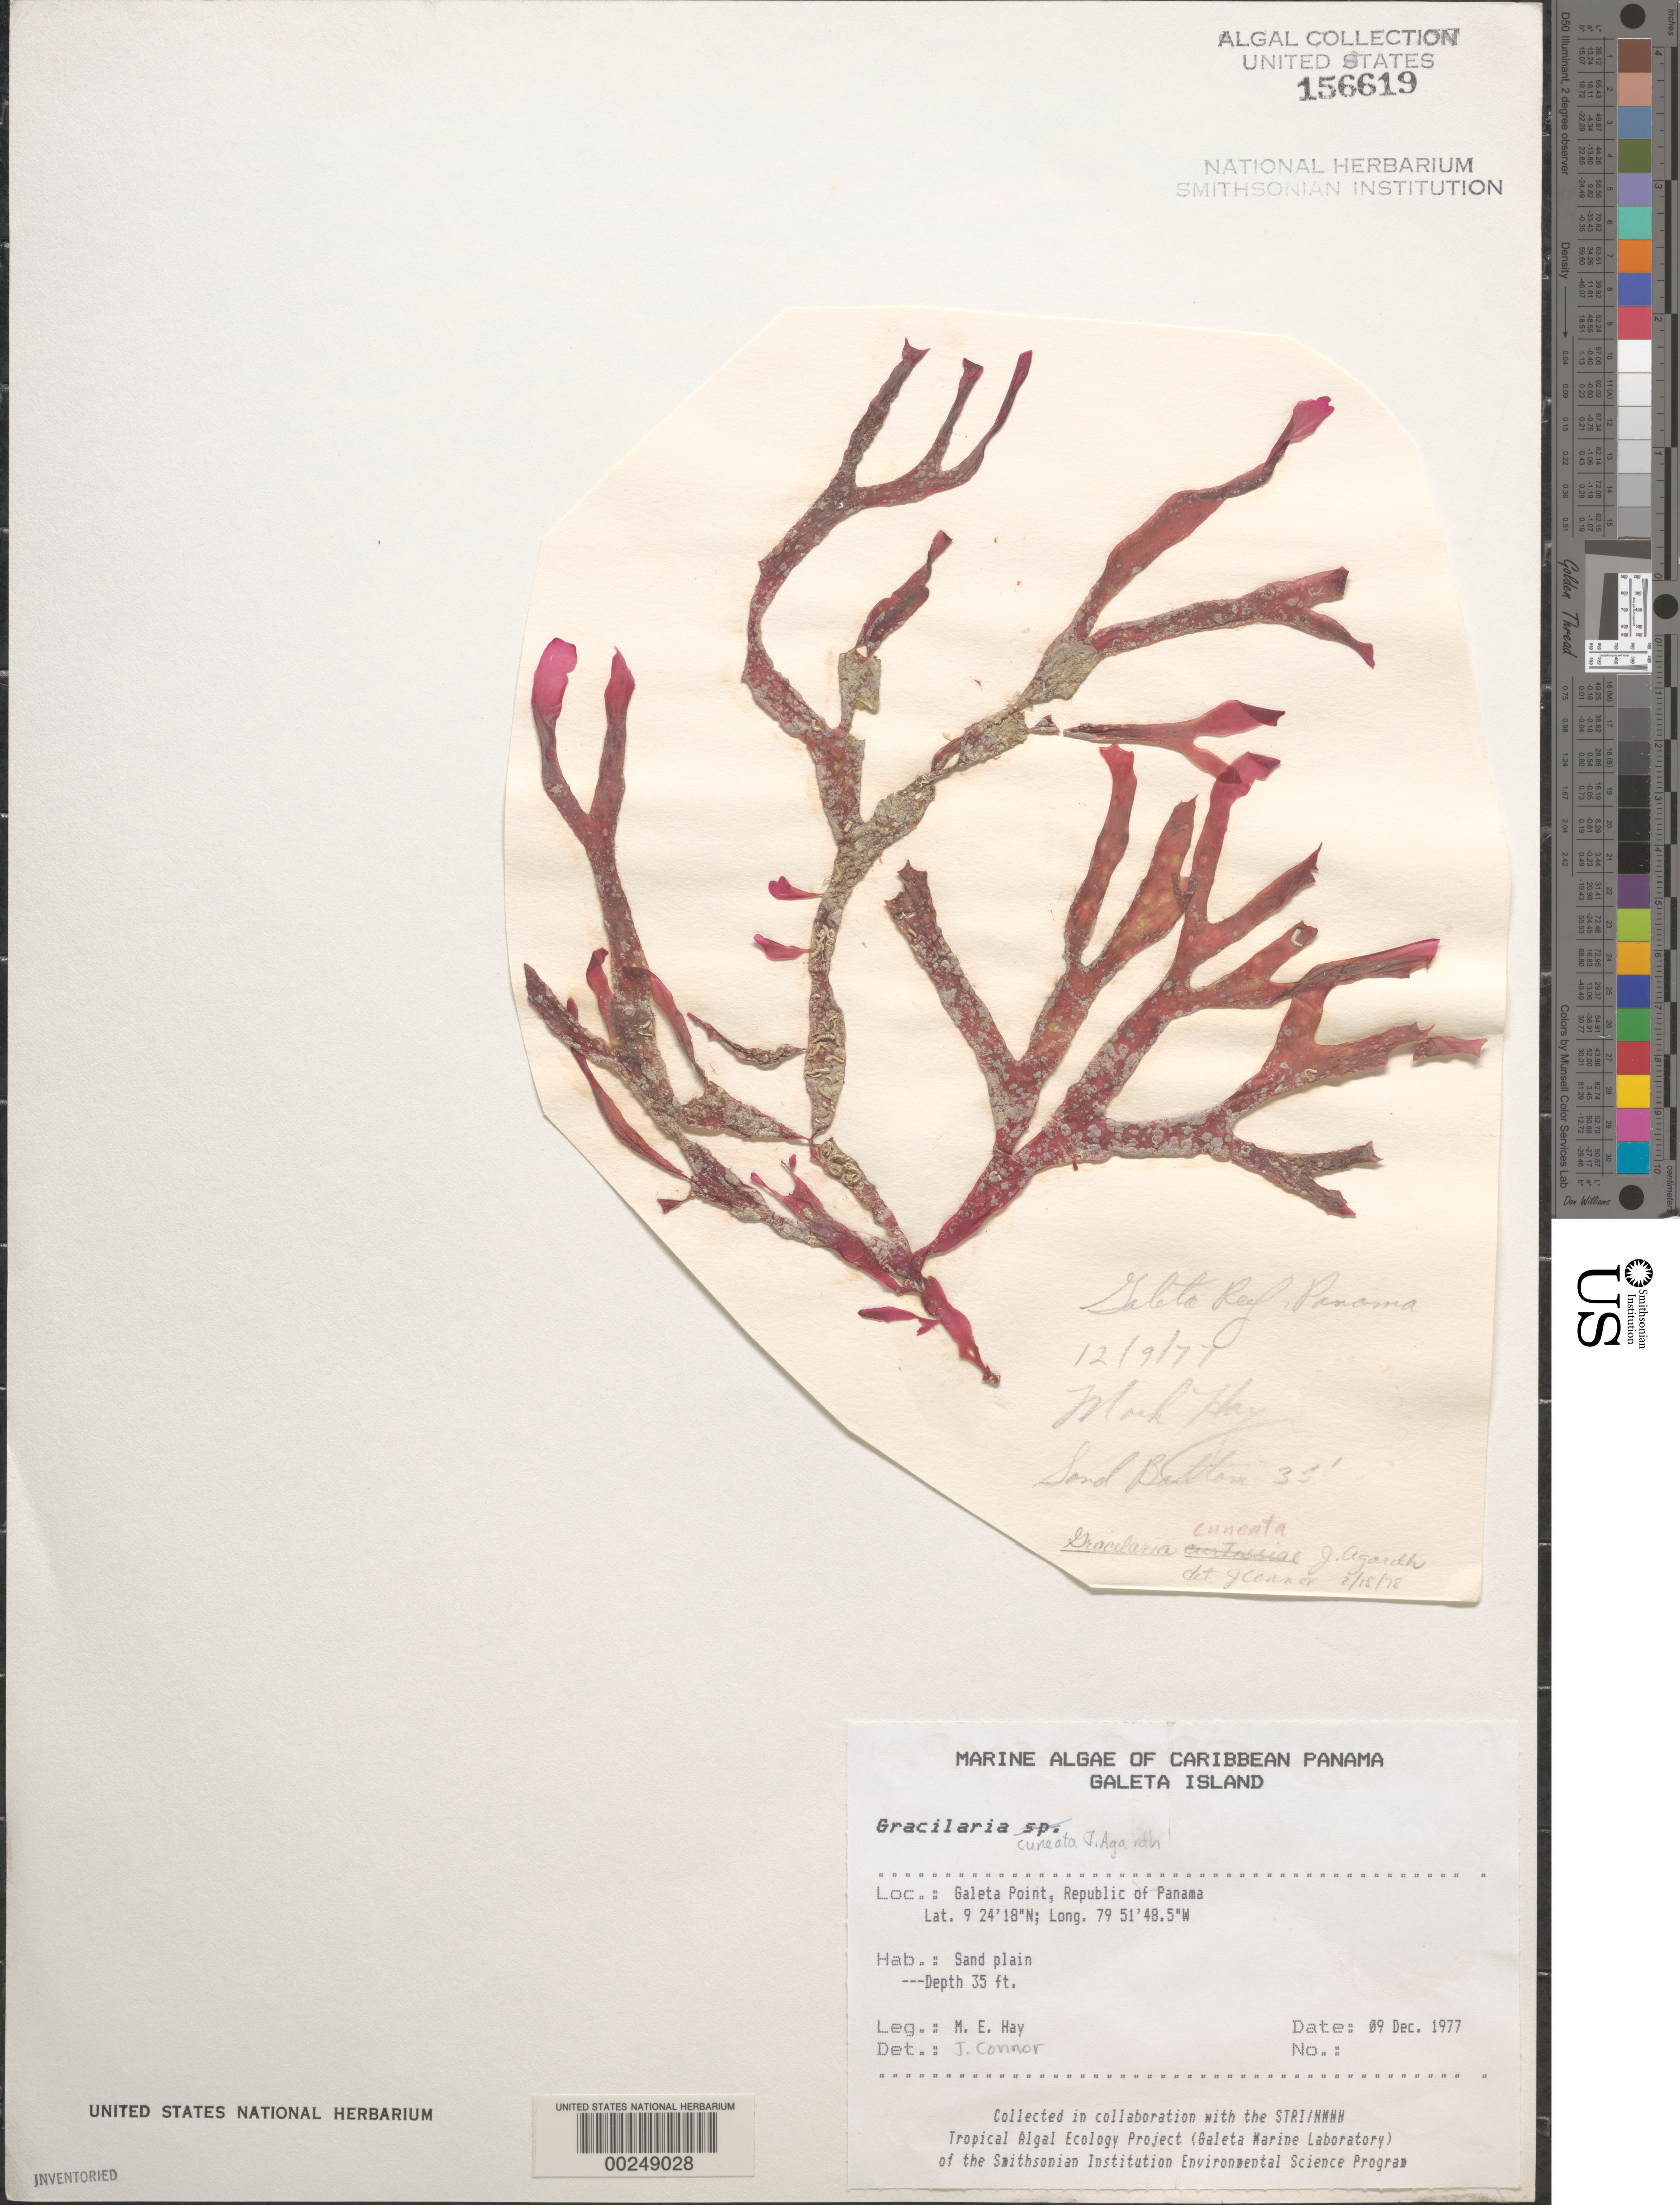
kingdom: Plantae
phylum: Rhodophyta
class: Florideophyceae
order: Gracilariales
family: Gracilariaceae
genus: Gracilaria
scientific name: Gracilaria cuneata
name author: Aresch.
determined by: Connor, J.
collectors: M. E. Hay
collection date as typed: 09 Dec 1977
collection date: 1977-12-09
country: Panama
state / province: Colón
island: Galeta Island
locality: Galeta Point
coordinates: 9 24' 18" N, 79 51' 48.5" W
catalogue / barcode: US 156619